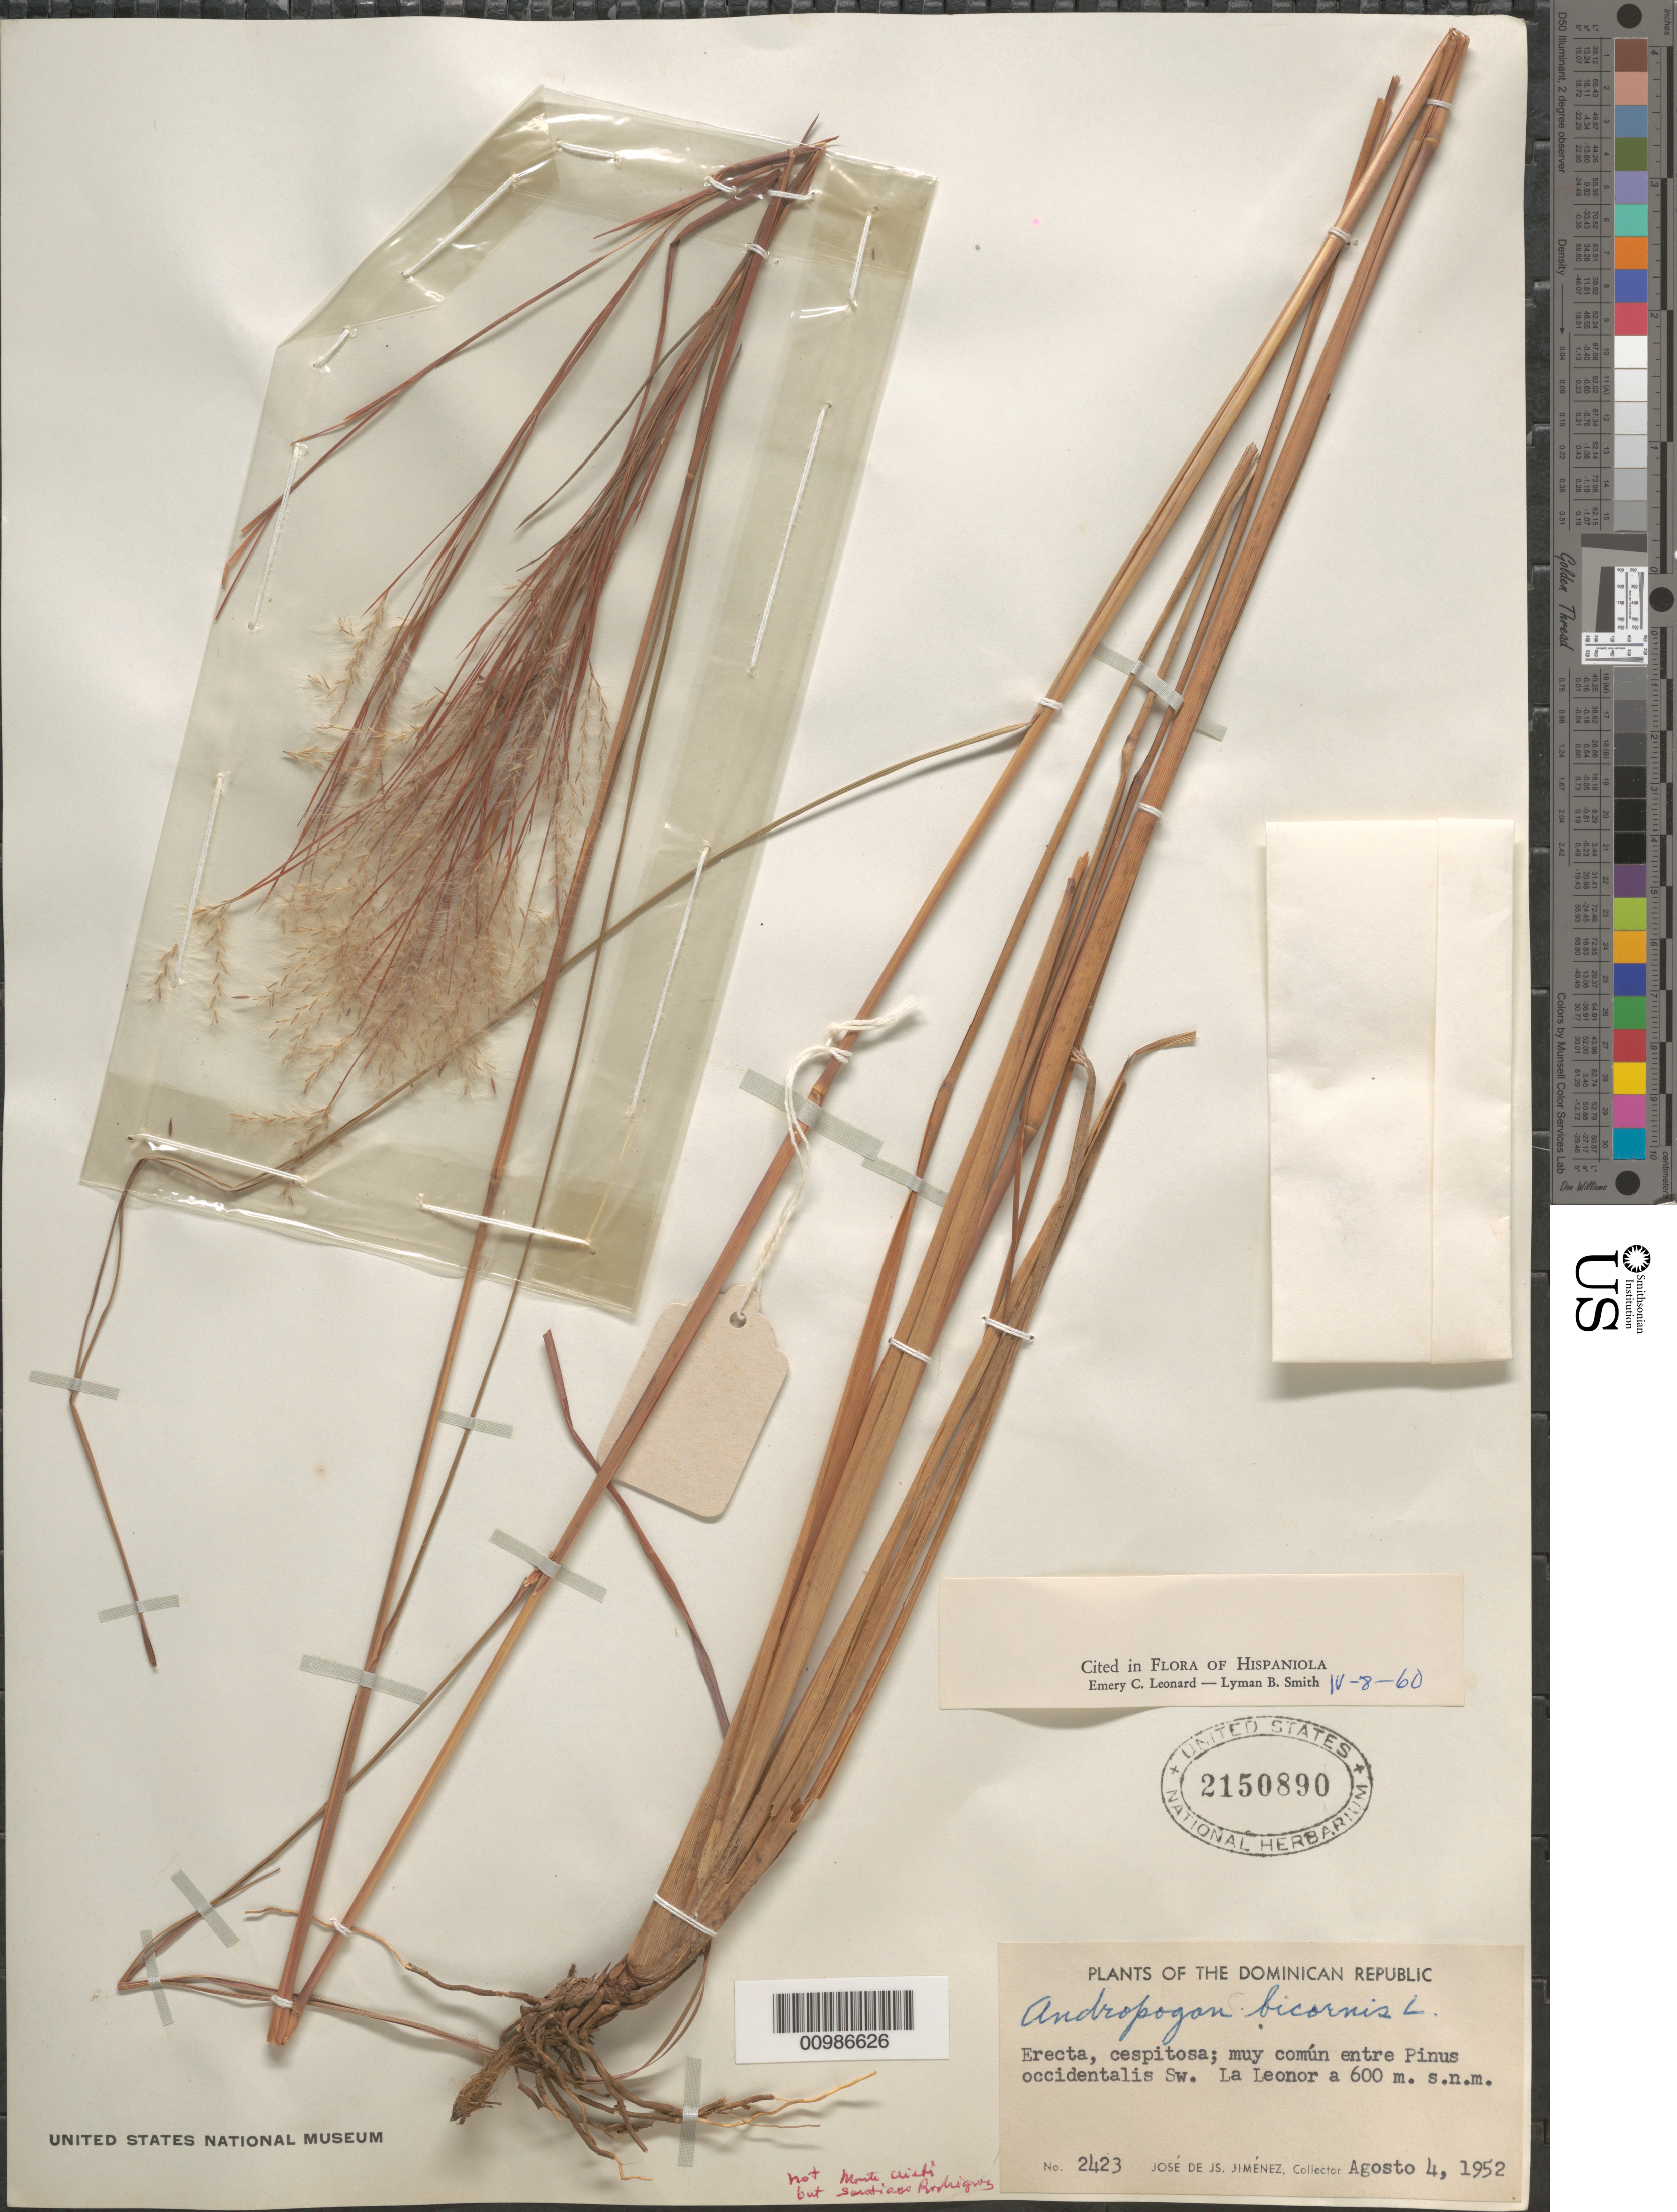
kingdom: Plantae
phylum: Tracheophyta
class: Liliopsida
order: Poales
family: Poaceae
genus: Andropogon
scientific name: Andropogon bicornis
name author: L.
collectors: J. J. Jiménez Almonte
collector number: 2423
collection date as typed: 04 Aug 1952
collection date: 1952-08-04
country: Dominican Republic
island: Hispaniola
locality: La Leonor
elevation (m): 600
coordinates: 0 N, 0 E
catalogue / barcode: US 2150890